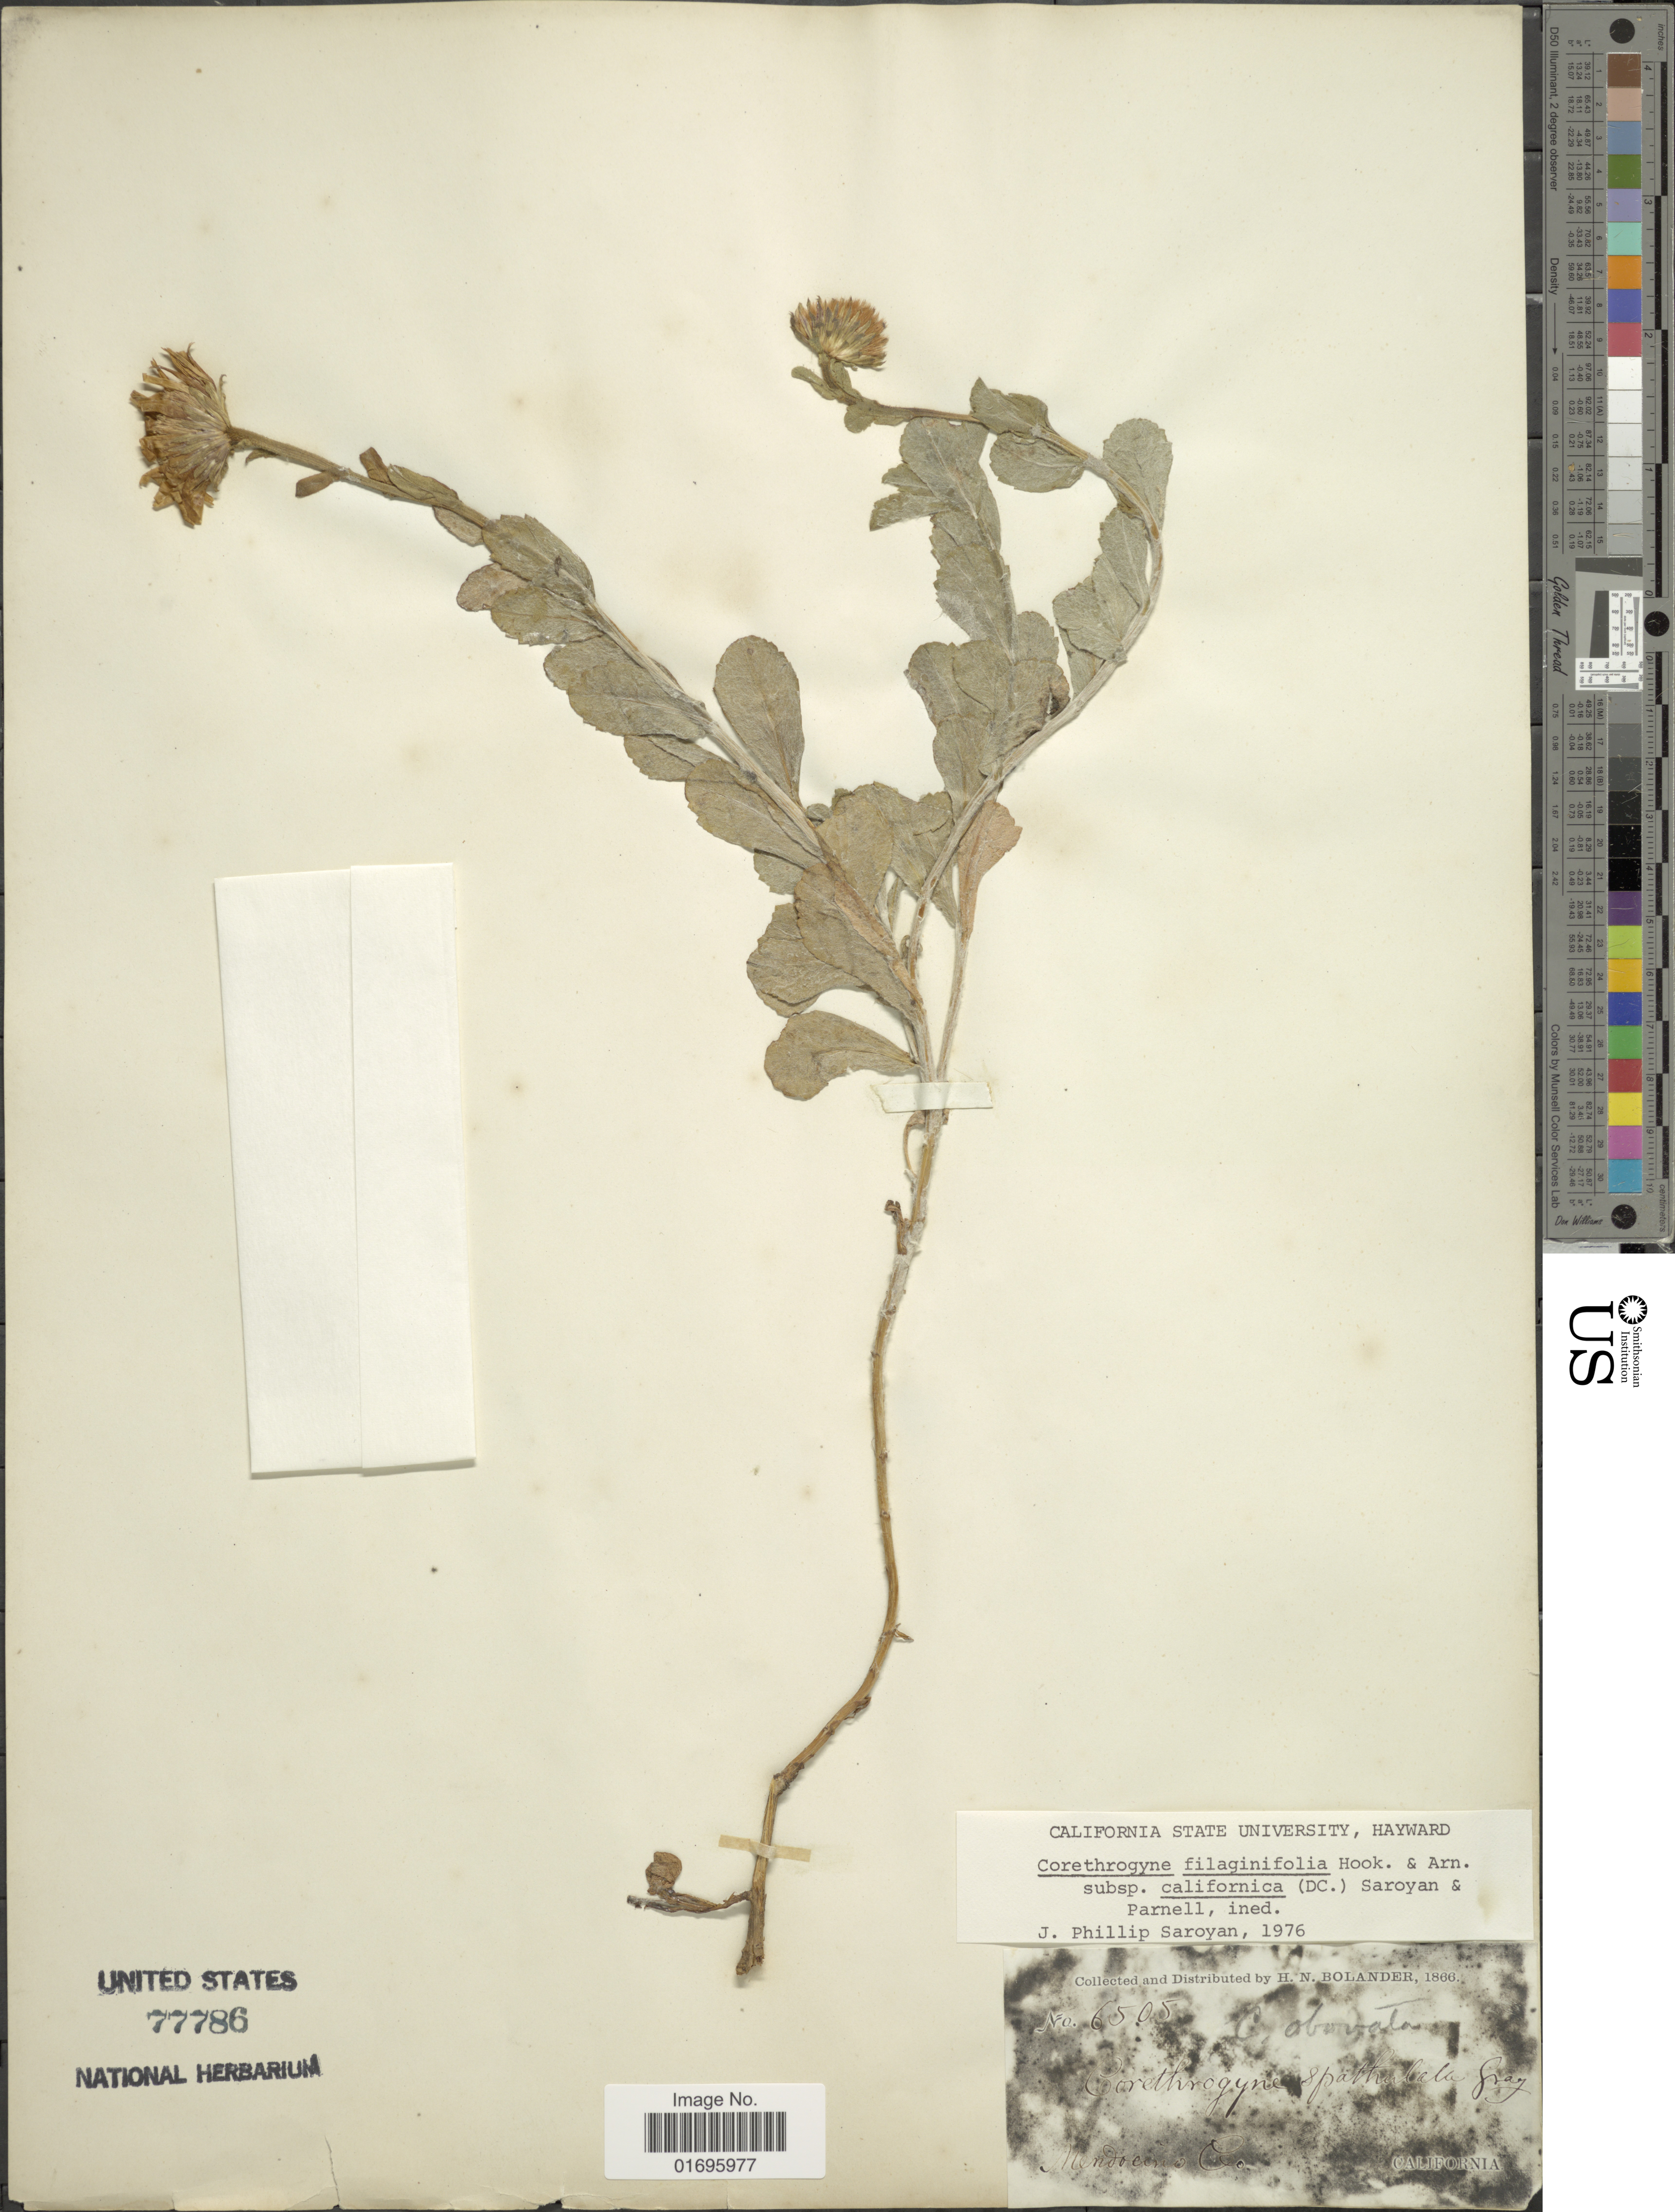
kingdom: Plantae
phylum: Tracheophyta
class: Magnoliopsida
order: Asterales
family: Asteraceae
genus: Corethrogyne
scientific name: Corethrogyne filaginifolia var. californica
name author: (DC.) Saroyan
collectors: H. Bolander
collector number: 6505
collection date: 1866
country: United States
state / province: California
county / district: Mendocino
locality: Mendocino Co.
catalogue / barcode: US 77786